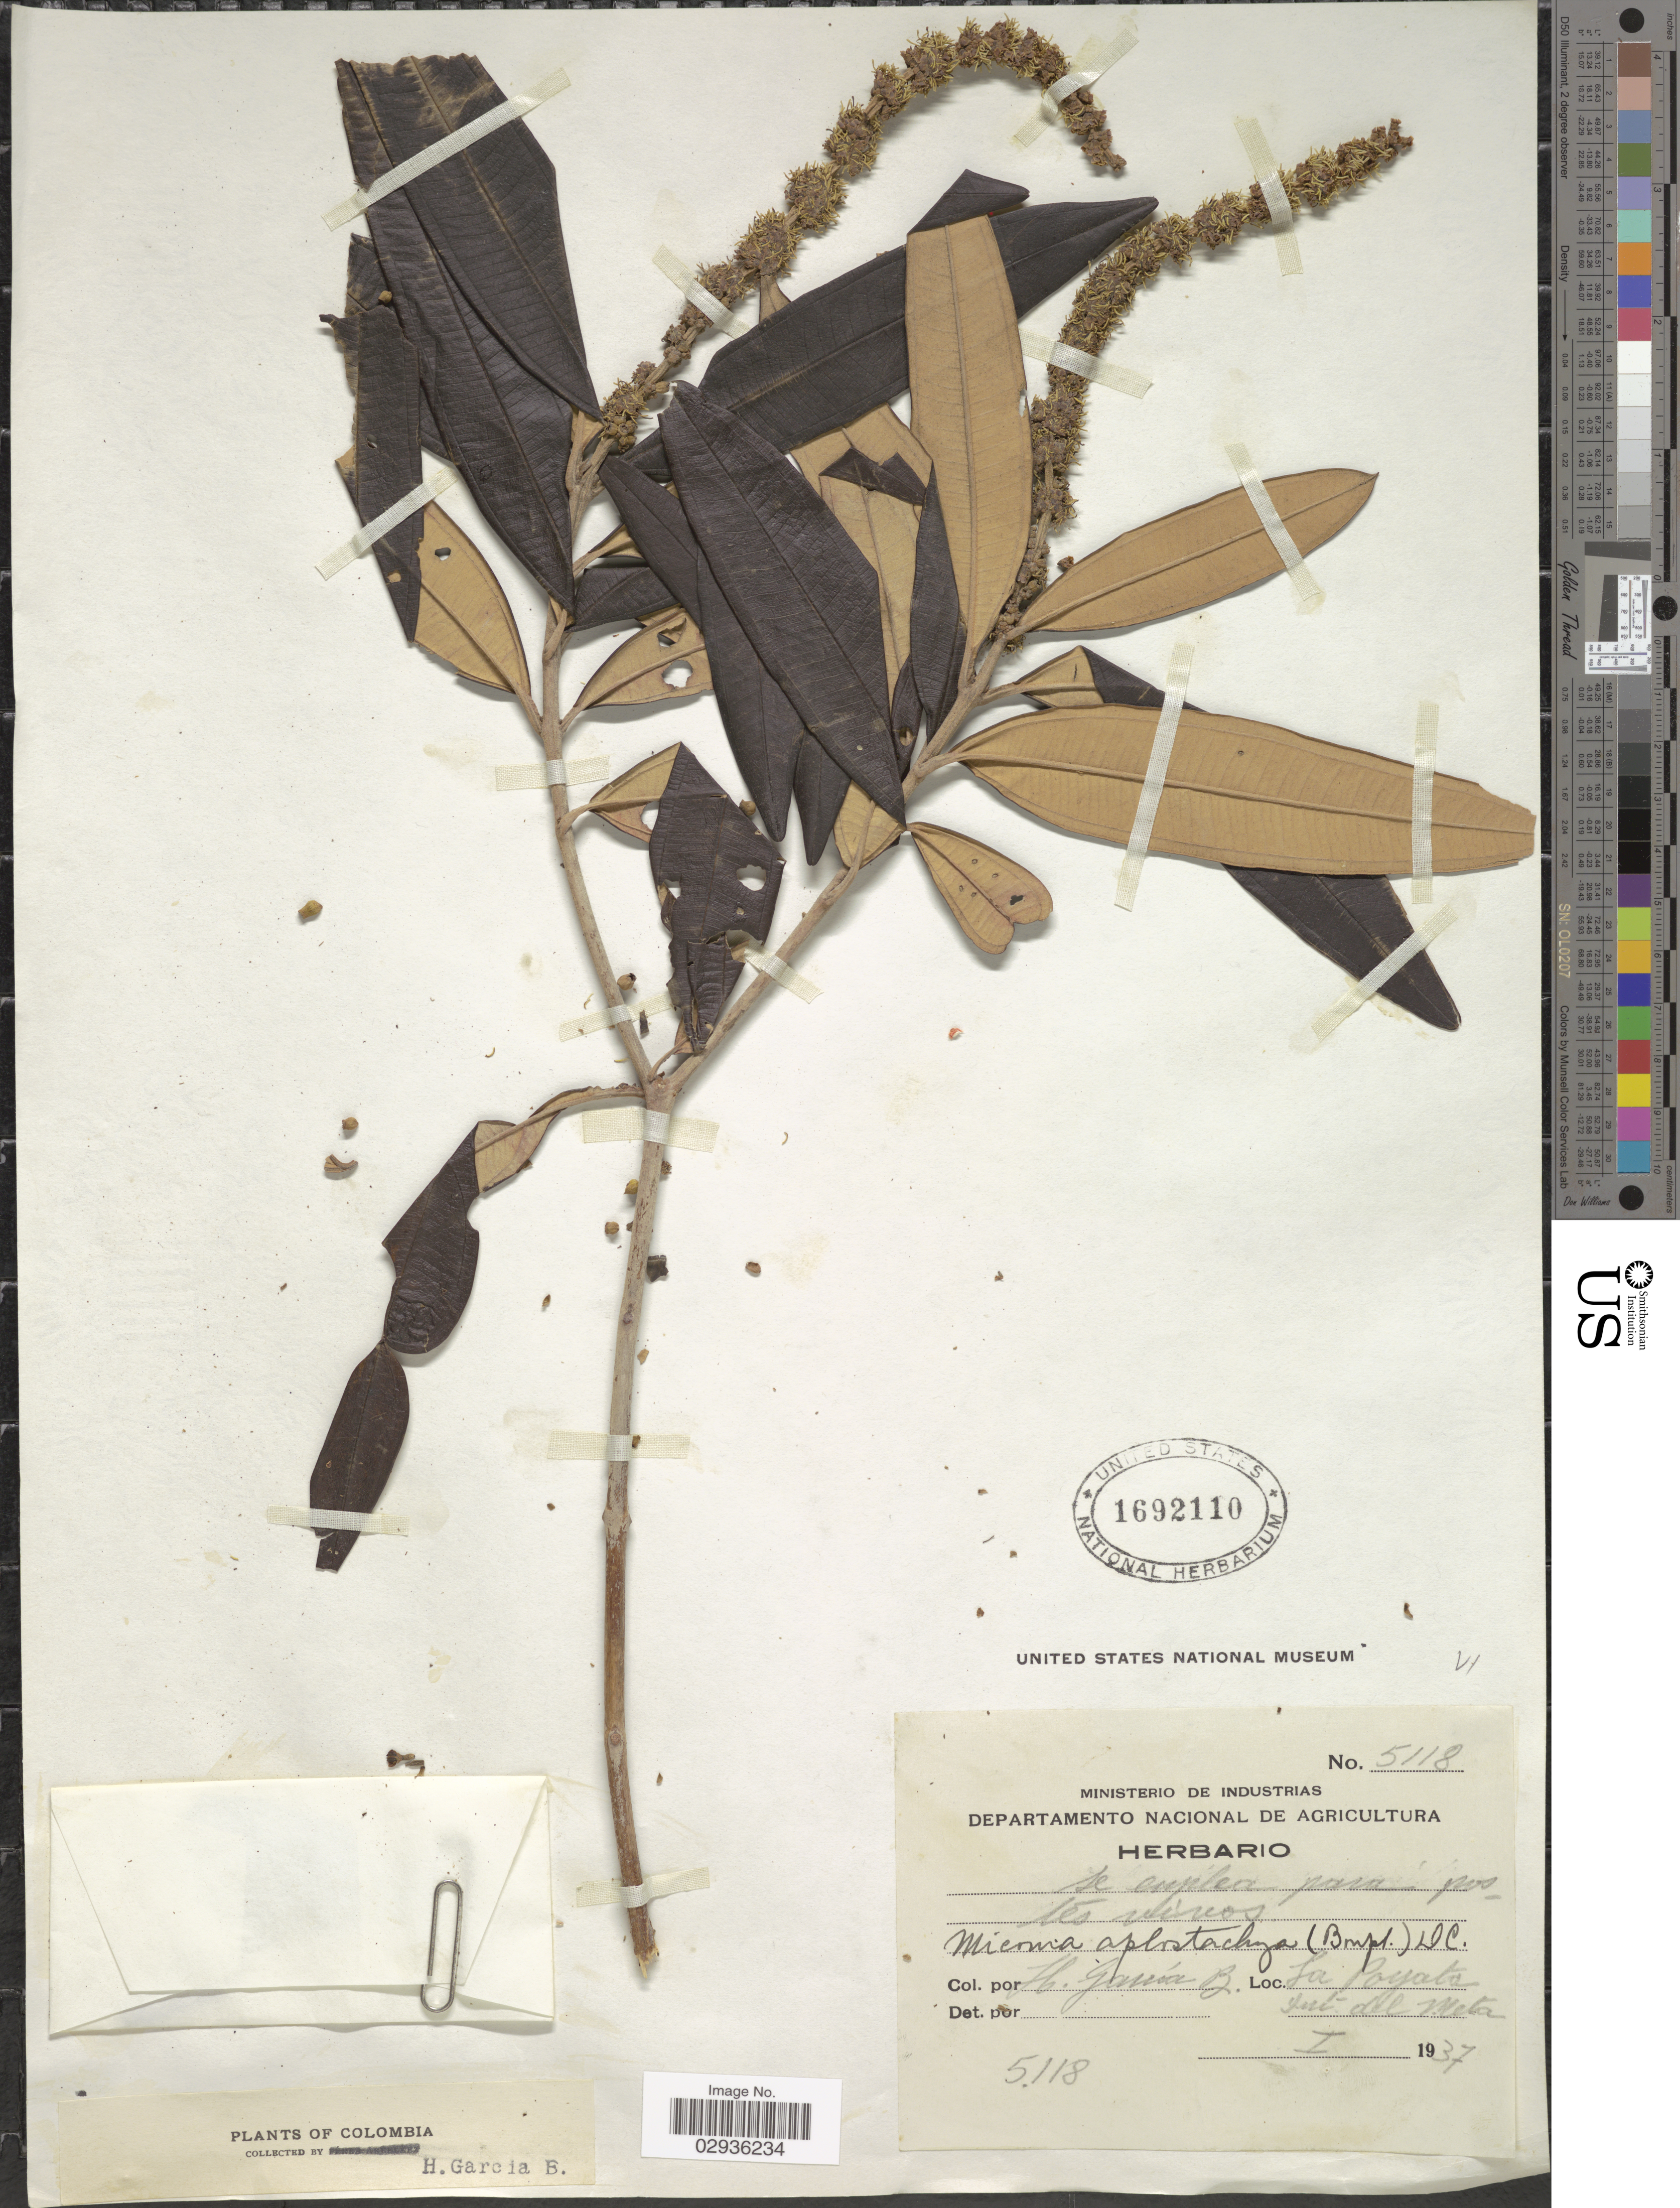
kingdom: Plantae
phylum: Tracheophyta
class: Magnoliopsida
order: Myrtales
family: Melastomataceae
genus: Miconia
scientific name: Miconia aplostachya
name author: (Bonpl.) DC.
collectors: H. García B.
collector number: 5118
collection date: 1937-01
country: Colombia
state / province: Meta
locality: La Poyata. Int. del Meta.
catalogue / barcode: US 1692110